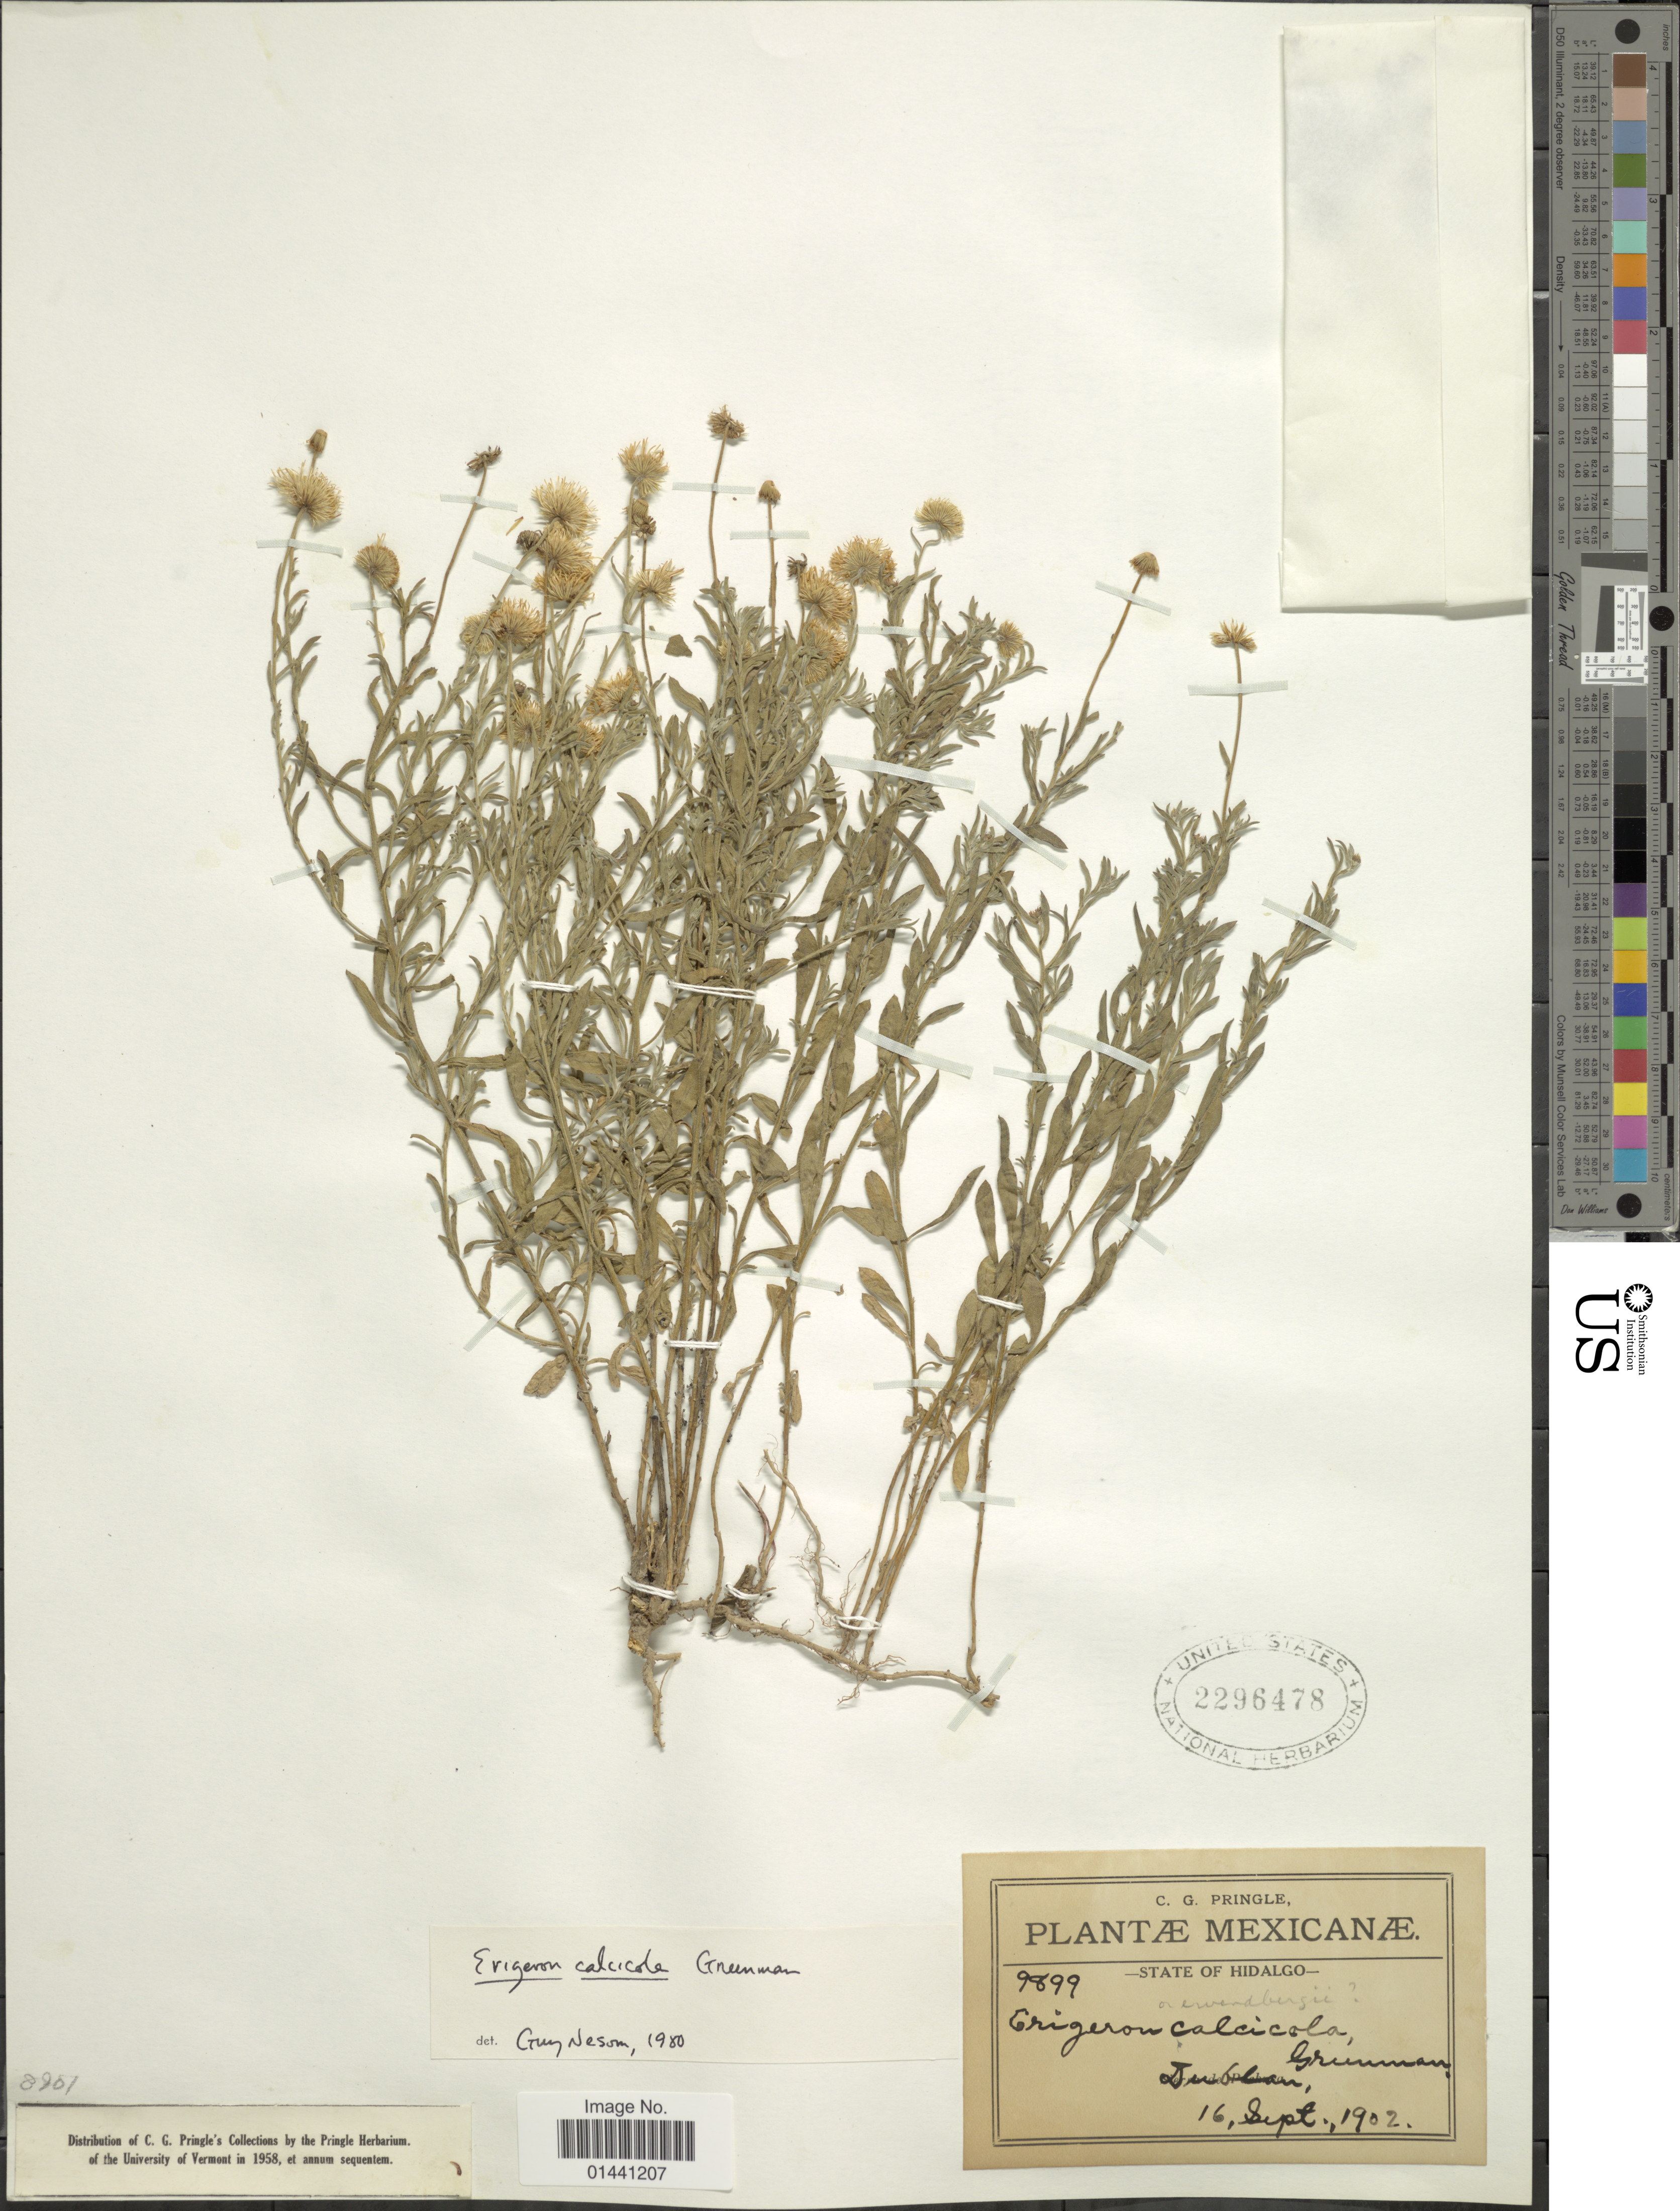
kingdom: Plantae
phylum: Tracheophyta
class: Magnoliopsida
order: Asterales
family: Asteraceae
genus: Erigeron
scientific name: Erigeron calcicola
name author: Greenm.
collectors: C. G. Pringle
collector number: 9899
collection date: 1902-09-16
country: Mexico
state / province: Hidalgo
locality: Dublan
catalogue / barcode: US 2296478